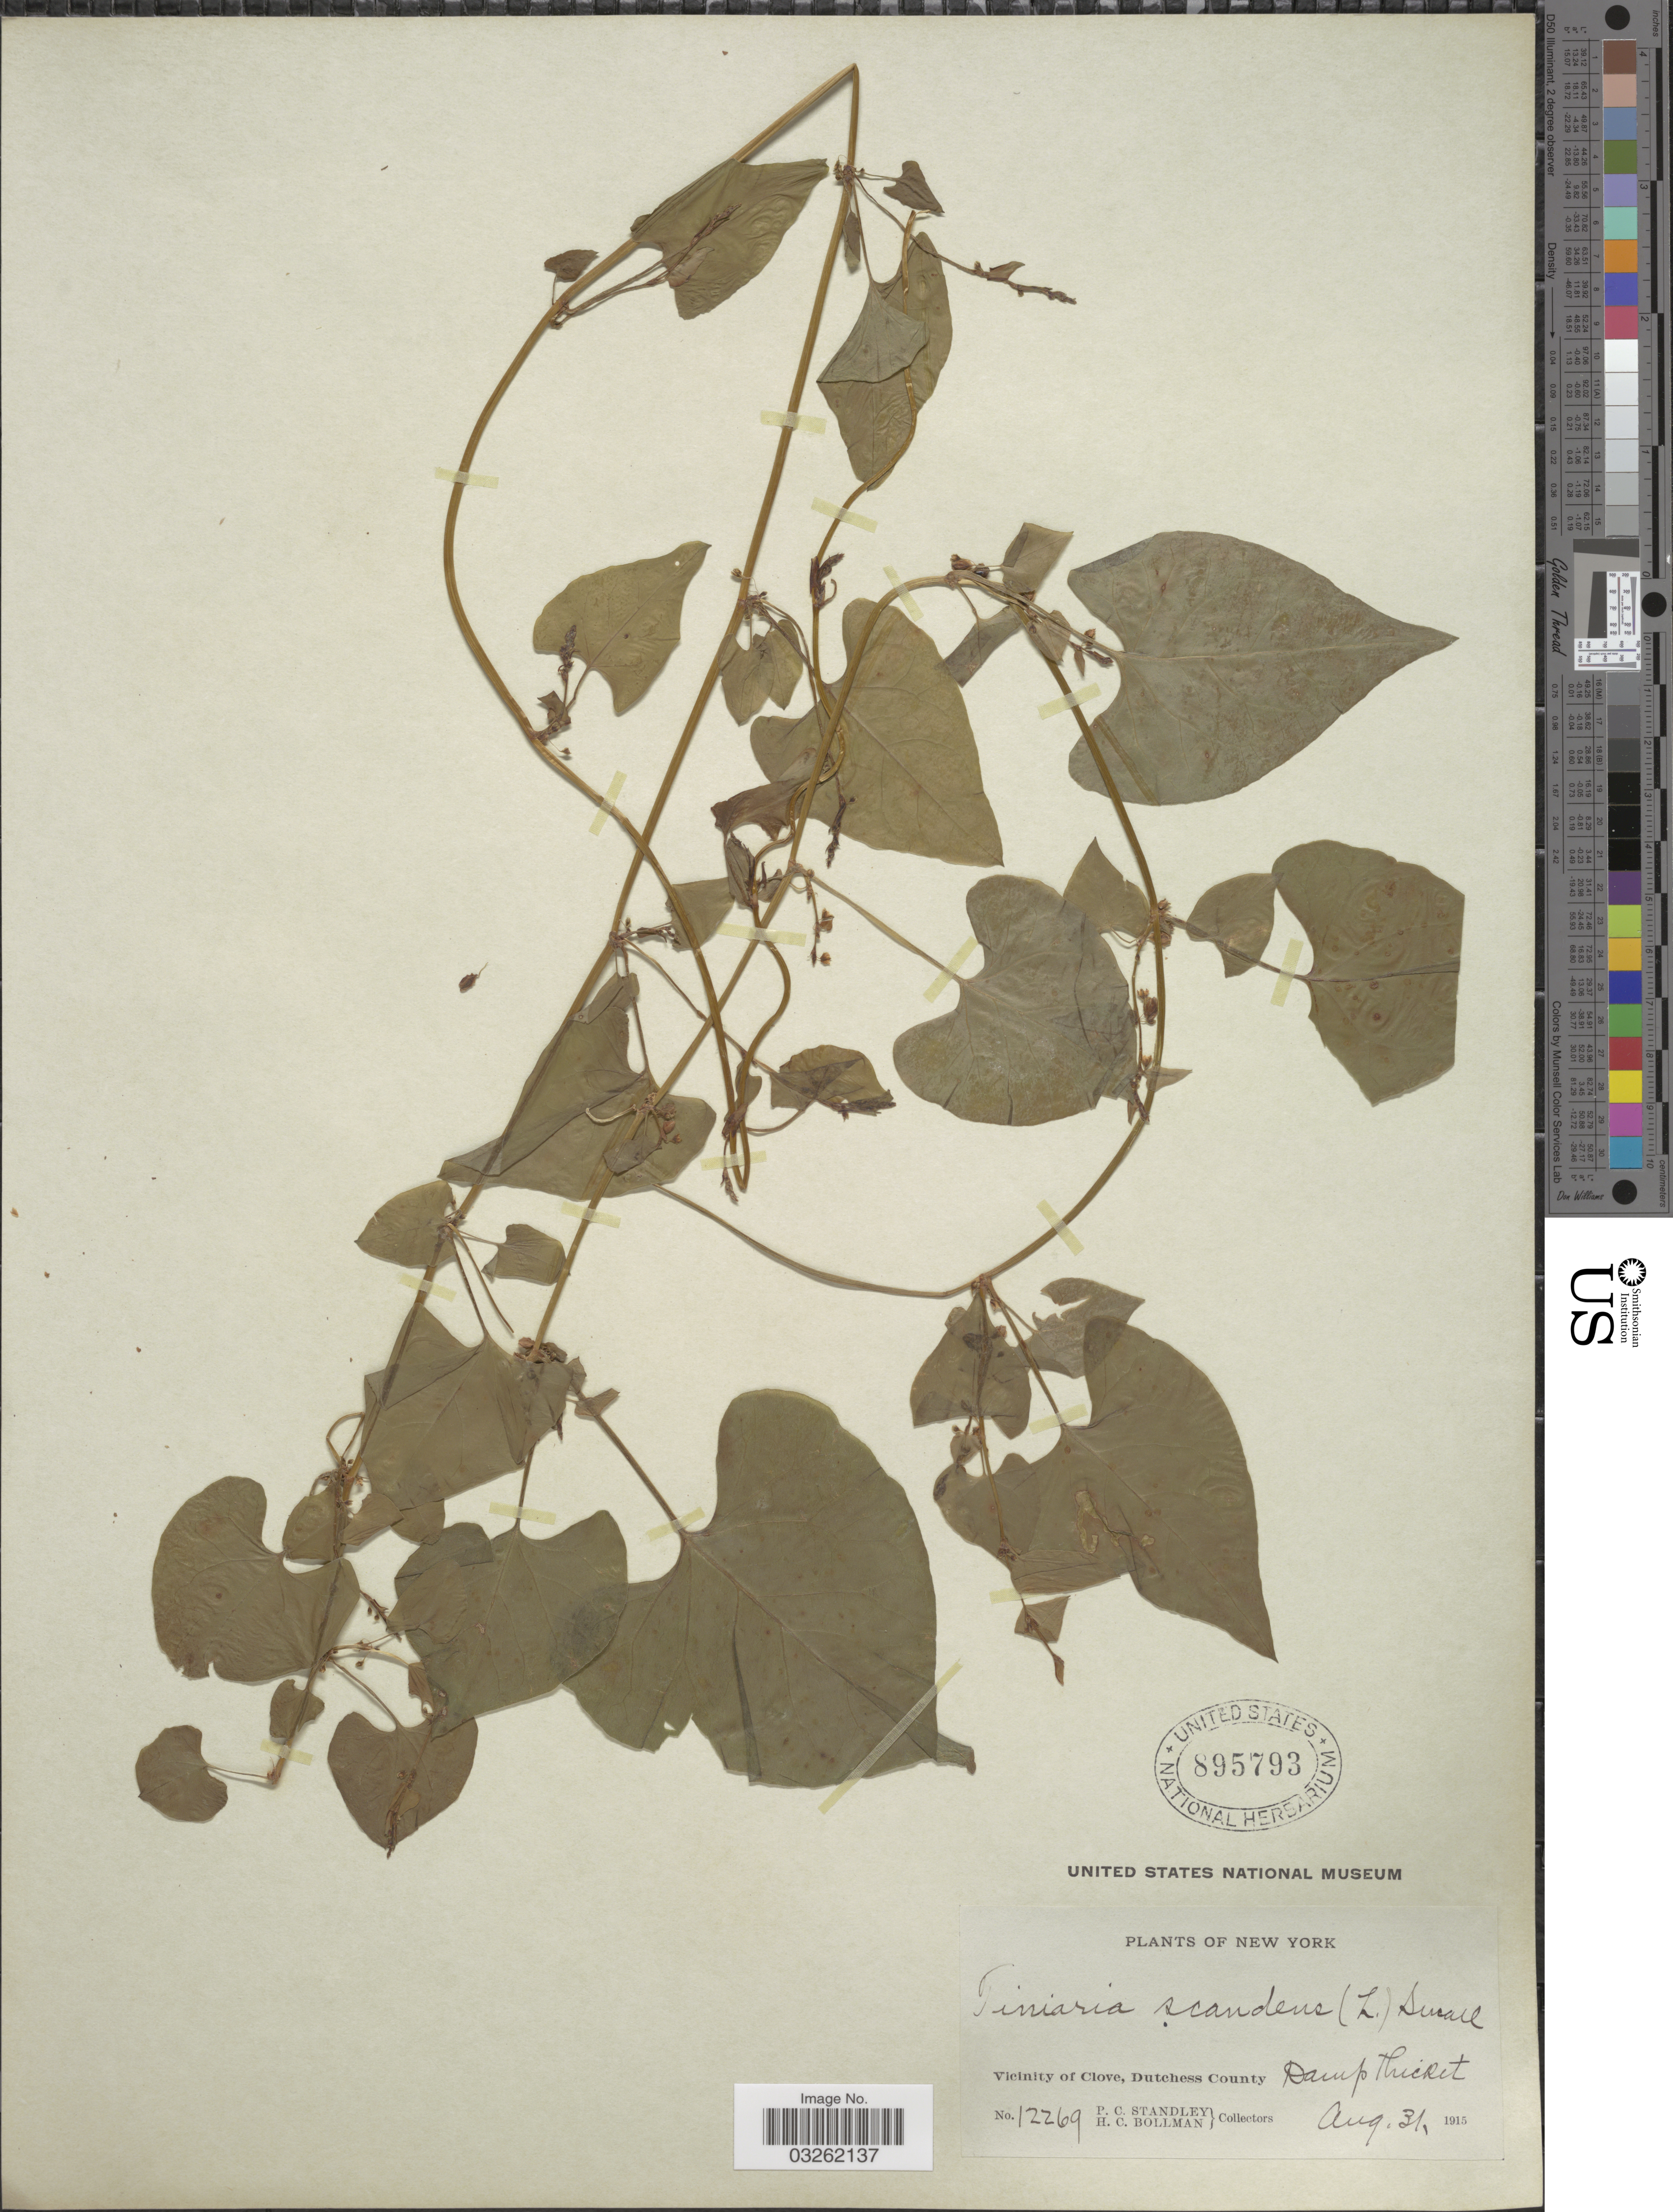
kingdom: Plantae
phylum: Tracheophyta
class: Magnoliopsida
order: Caryophyllales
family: Polygonaceae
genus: Fallopia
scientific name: Fallopia scandens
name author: (L.) Holub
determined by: Strong, Mark T., (BOT), Smithsonian Institution - National Museum of Natural History (UNITED STATES)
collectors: P. C. Standley & H. C. Bollman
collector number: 12269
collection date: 1915-08-31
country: United States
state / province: New York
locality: Vicinity of Clove, Dutchess County.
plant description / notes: Fallopia cristata (Engelm. & A. Gray) Holub here treated as a heterotypic synonym.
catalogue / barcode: US 895793